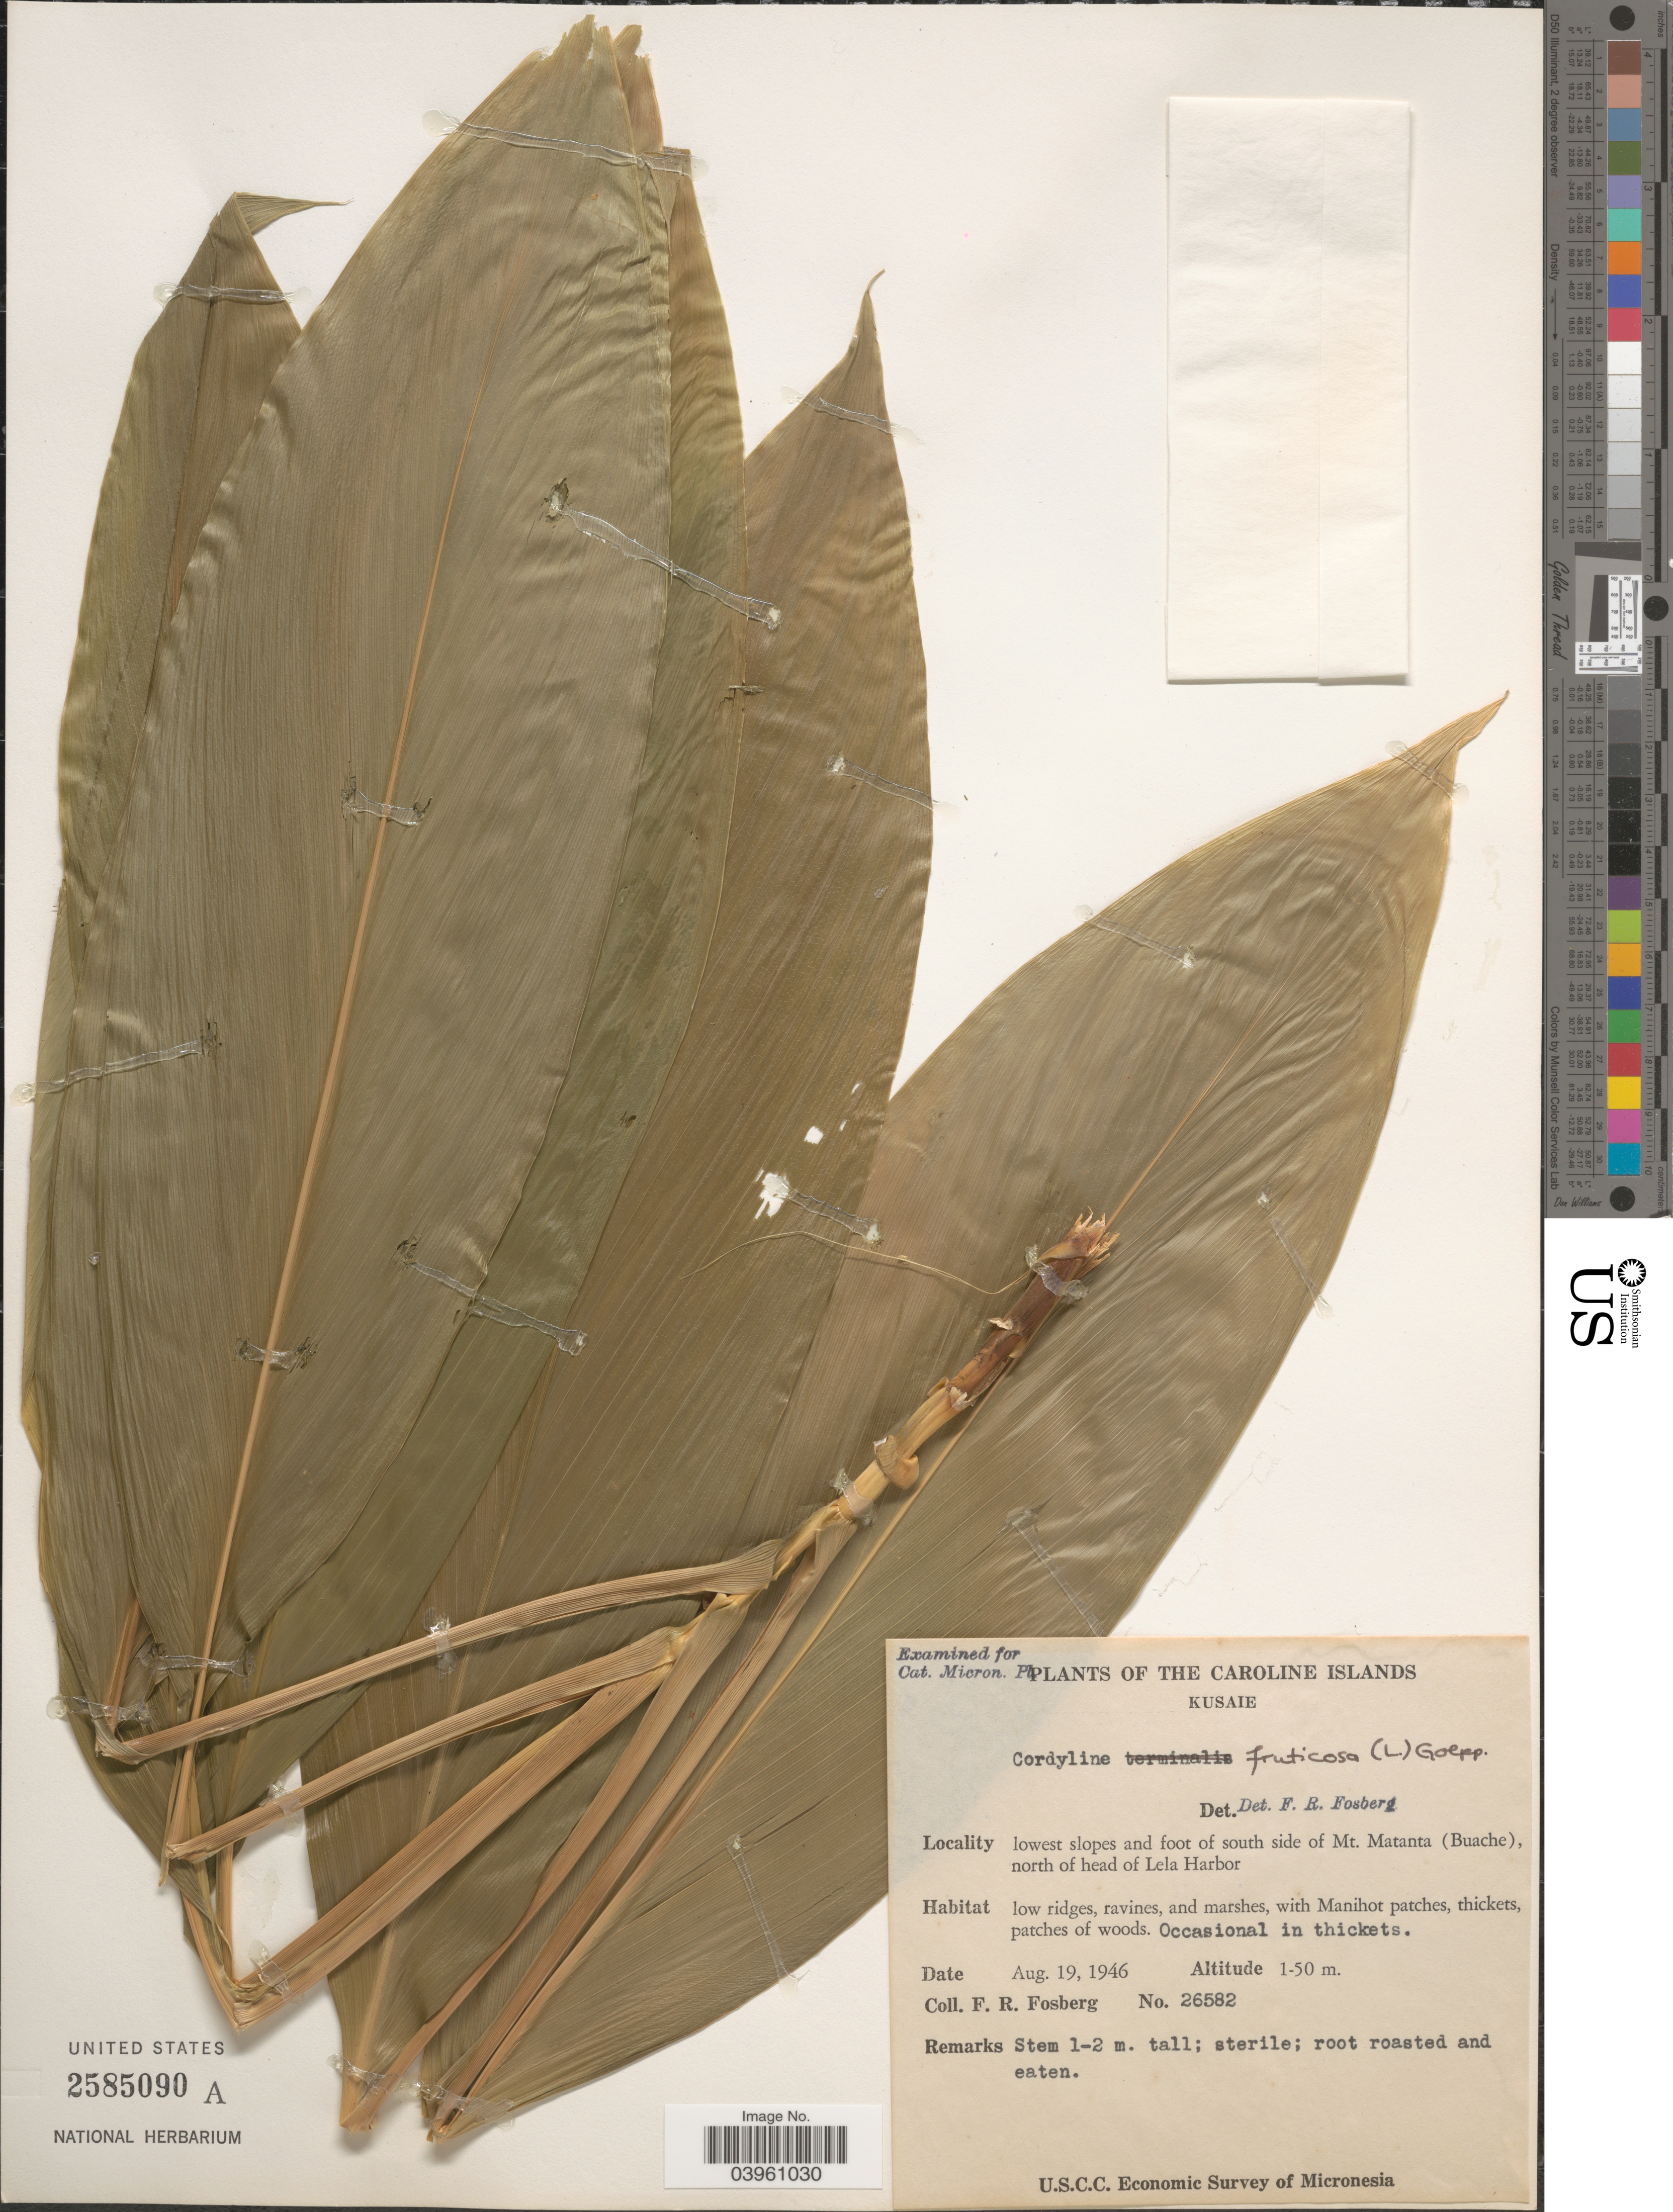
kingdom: Plantae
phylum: Tracheophyta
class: Liliopsida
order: Asparagales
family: Asparagaceae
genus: Cordyline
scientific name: Cordyline fruticosa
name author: (L.) A. Chev.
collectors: F. R. Fosberg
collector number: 26582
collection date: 1946-08-19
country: Micronesia, Federated States of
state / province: Kosrae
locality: The Caroline Islands. Kusaie. Lowest slopes and foot of south side of Mt. Matanta (Buache), north of head of Lela Harbor.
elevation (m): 1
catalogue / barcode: US 2585090A